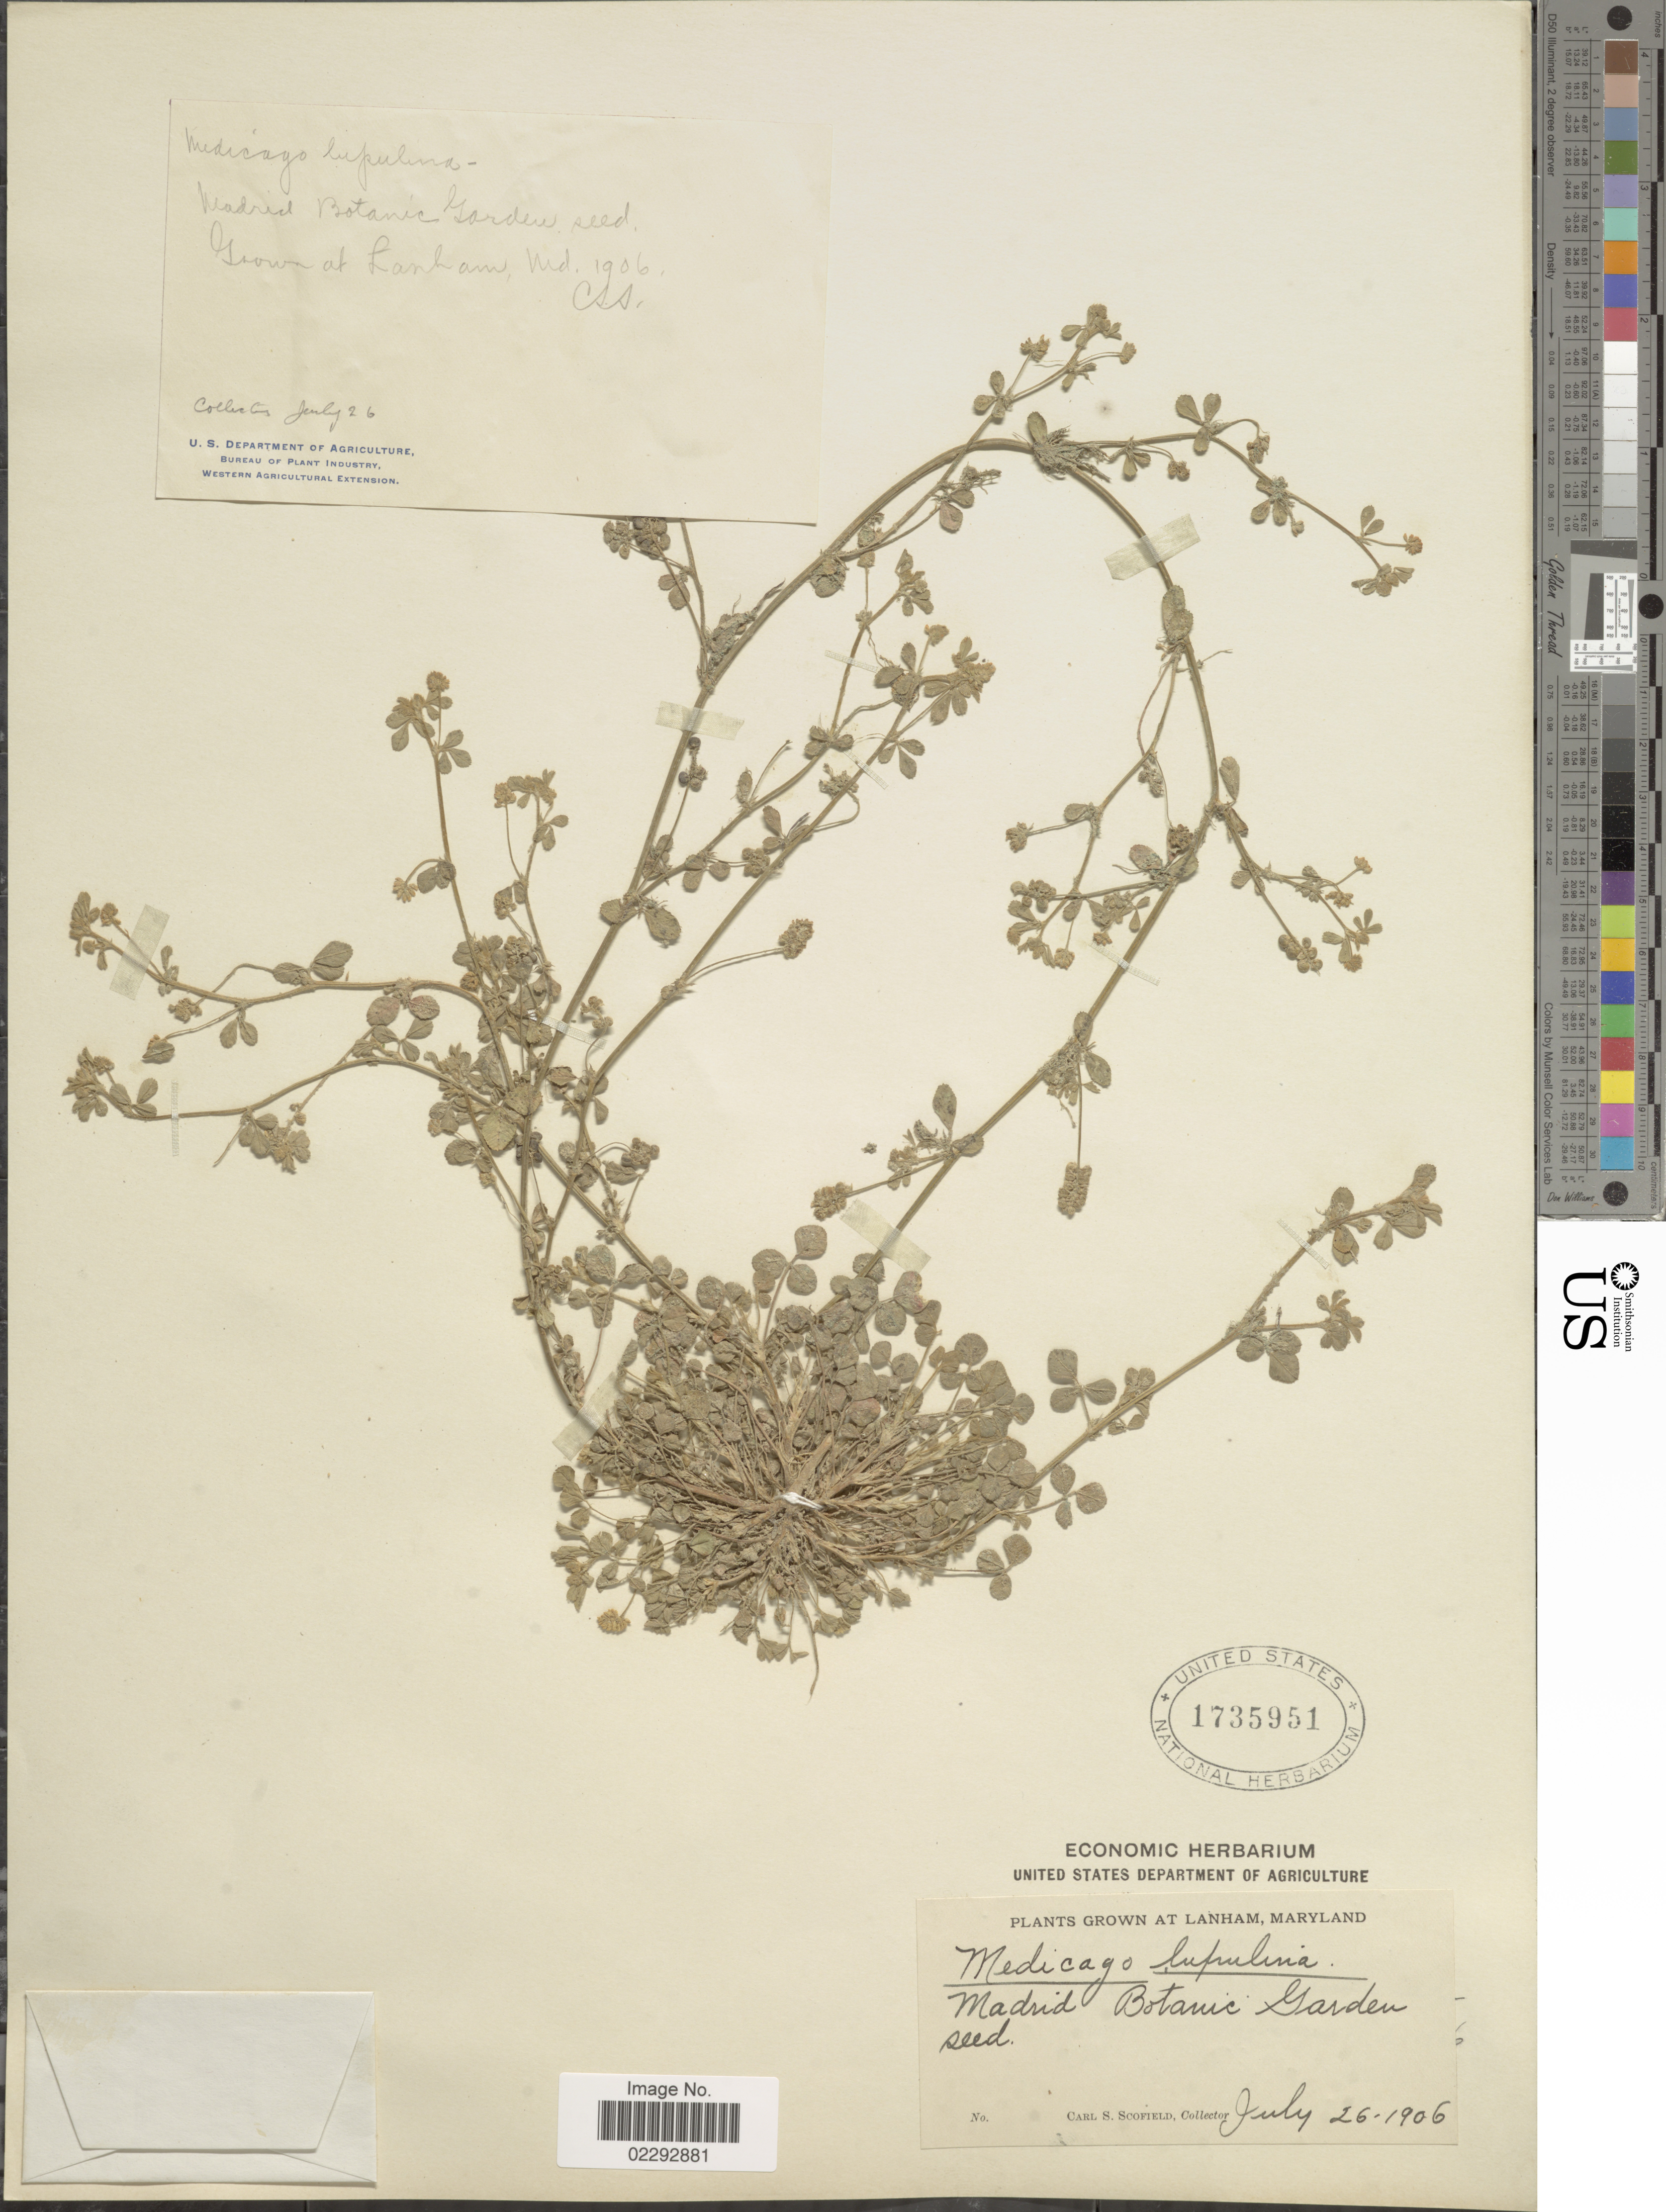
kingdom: Plantae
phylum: Tracheophyta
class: Magnoliopsida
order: Fabales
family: Fabaceae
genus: Medicago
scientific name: Medicago lupulina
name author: L.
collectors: C. Scofield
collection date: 1906-07-26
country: United States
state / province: Maryland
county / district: Prince George's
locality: At Lanham, Maryland.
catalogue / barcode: US 1735951